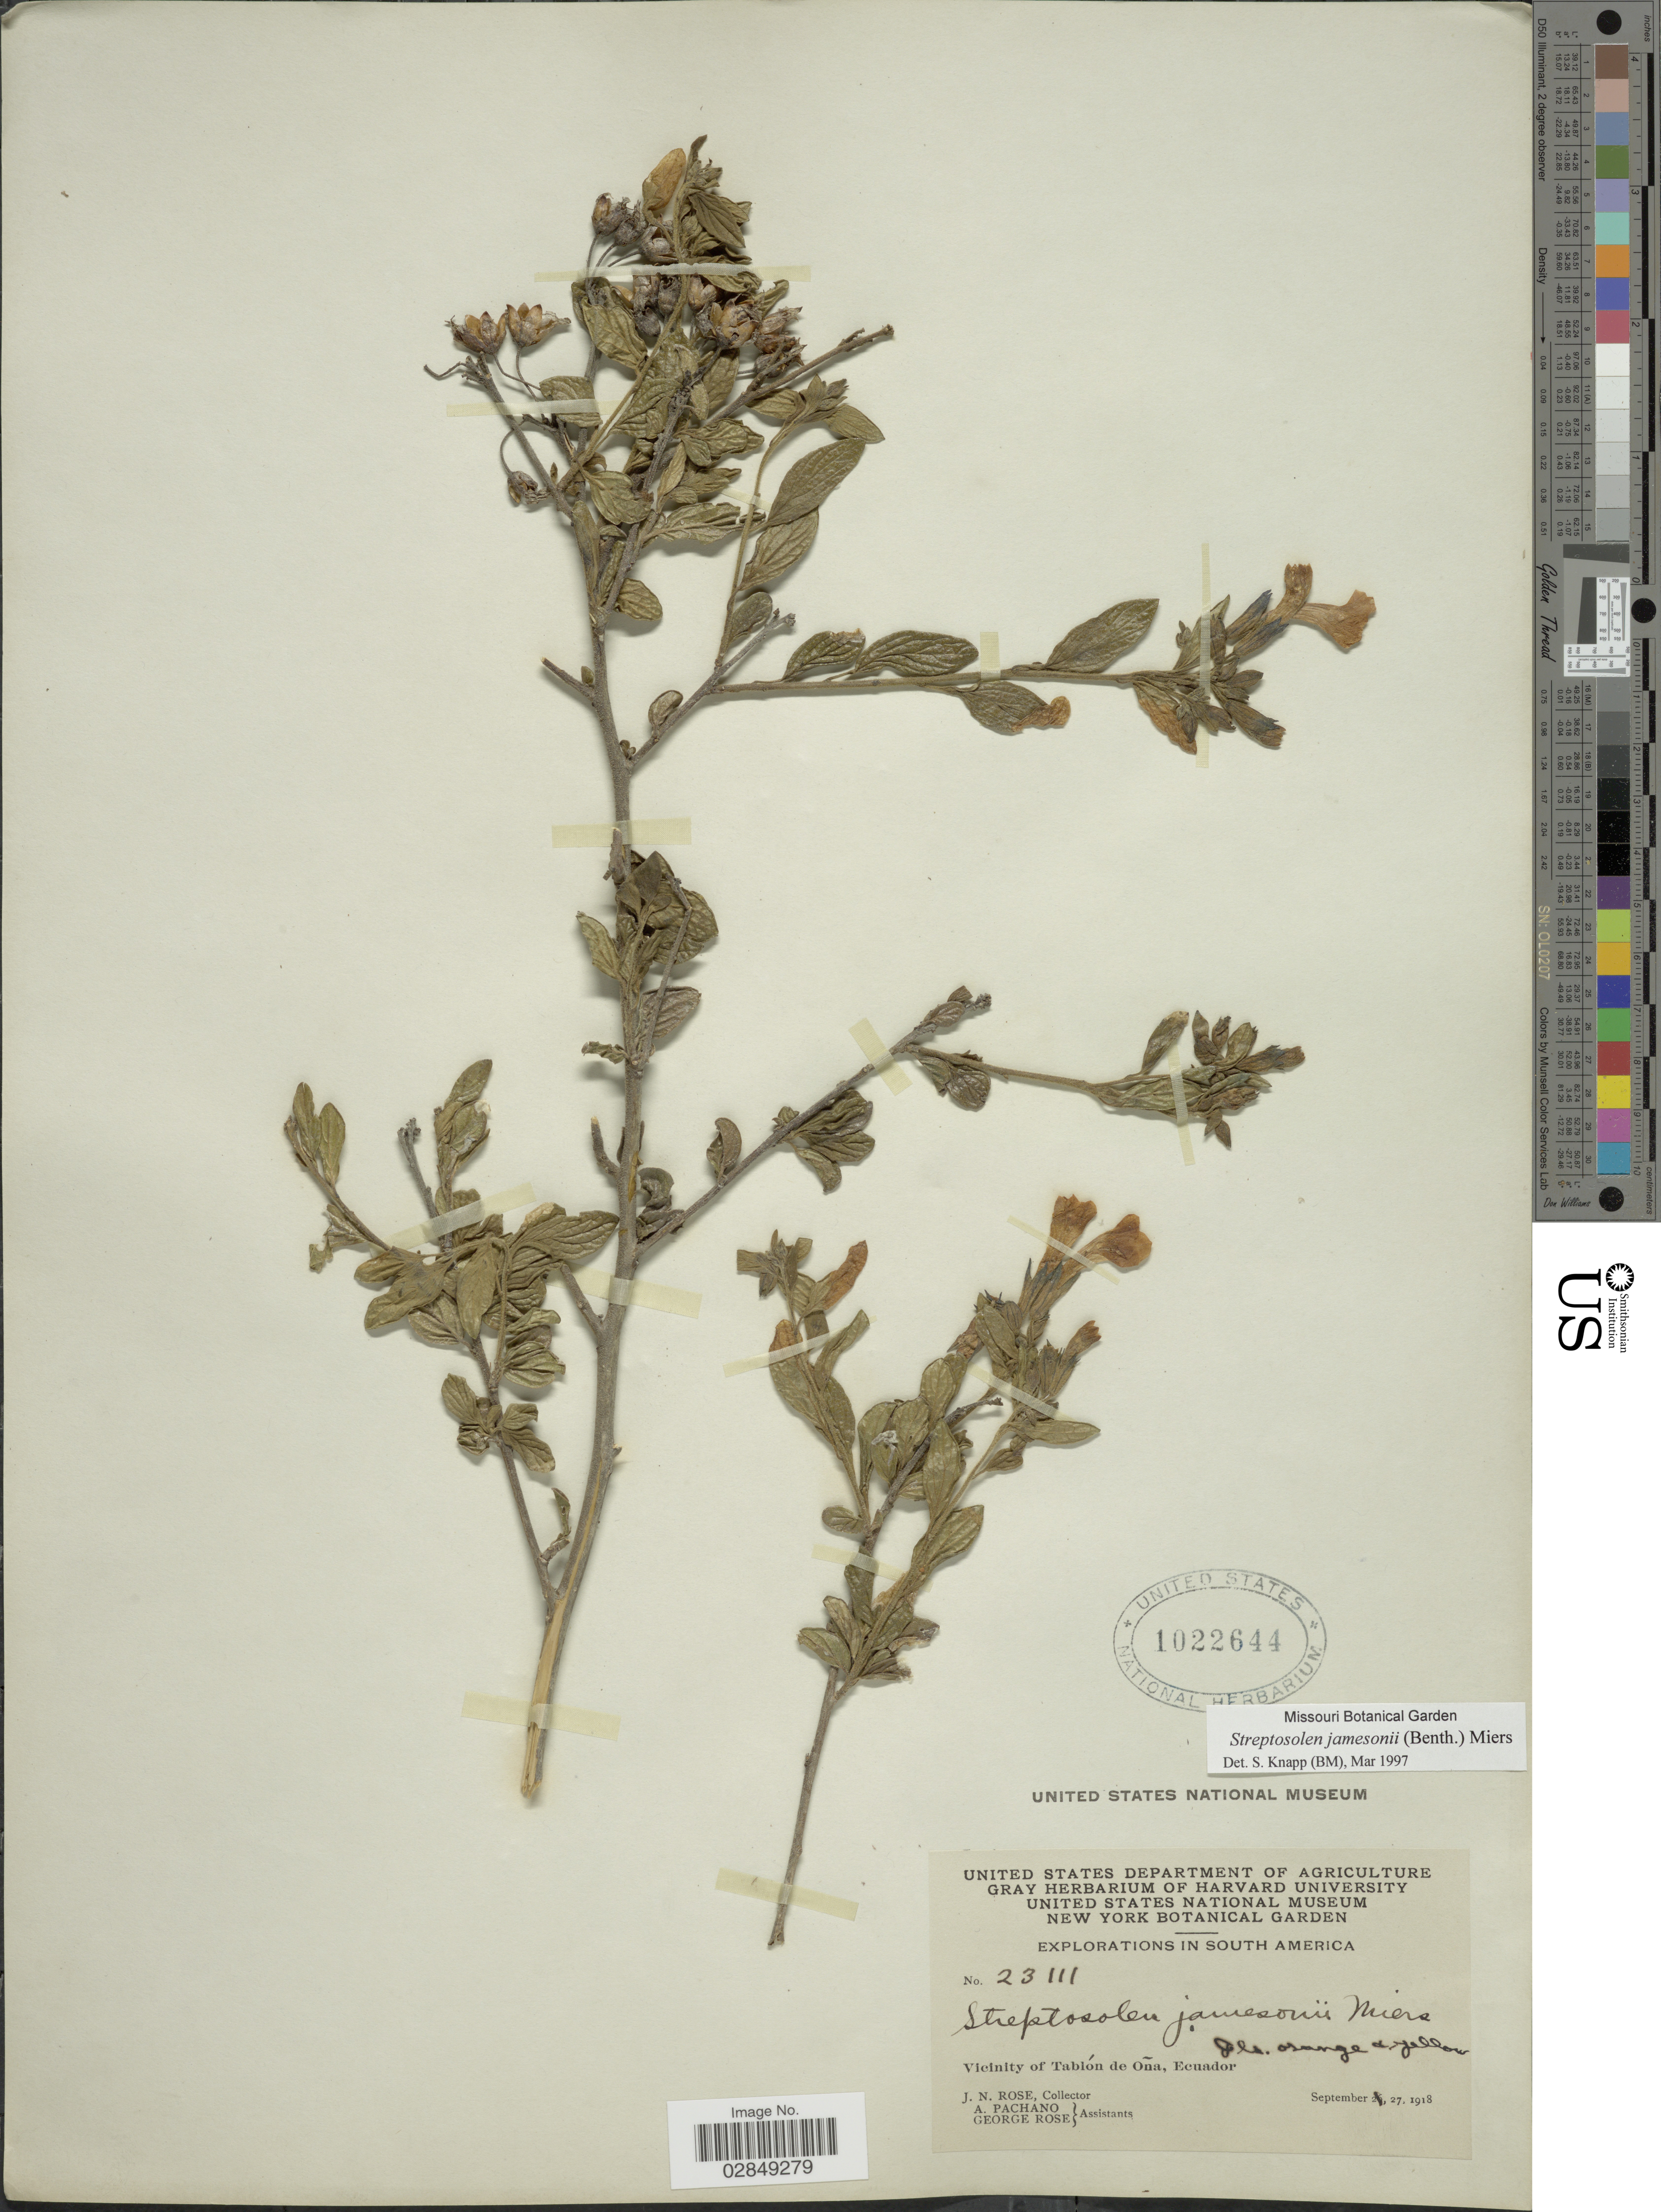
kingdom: Plantae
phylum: Tracheophyta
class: Magnoliopsida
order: Solanales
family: Solanaceae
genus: Streptosolen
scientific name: Streptosolen jamesonii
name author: (Benth.) Miers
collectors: J. N. Rose, A. Pachano & G. Rose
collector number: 23111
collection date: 1918-09-27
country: Ecuador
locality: Vicinity of Tablón de Oña.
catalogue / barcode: US 1022644